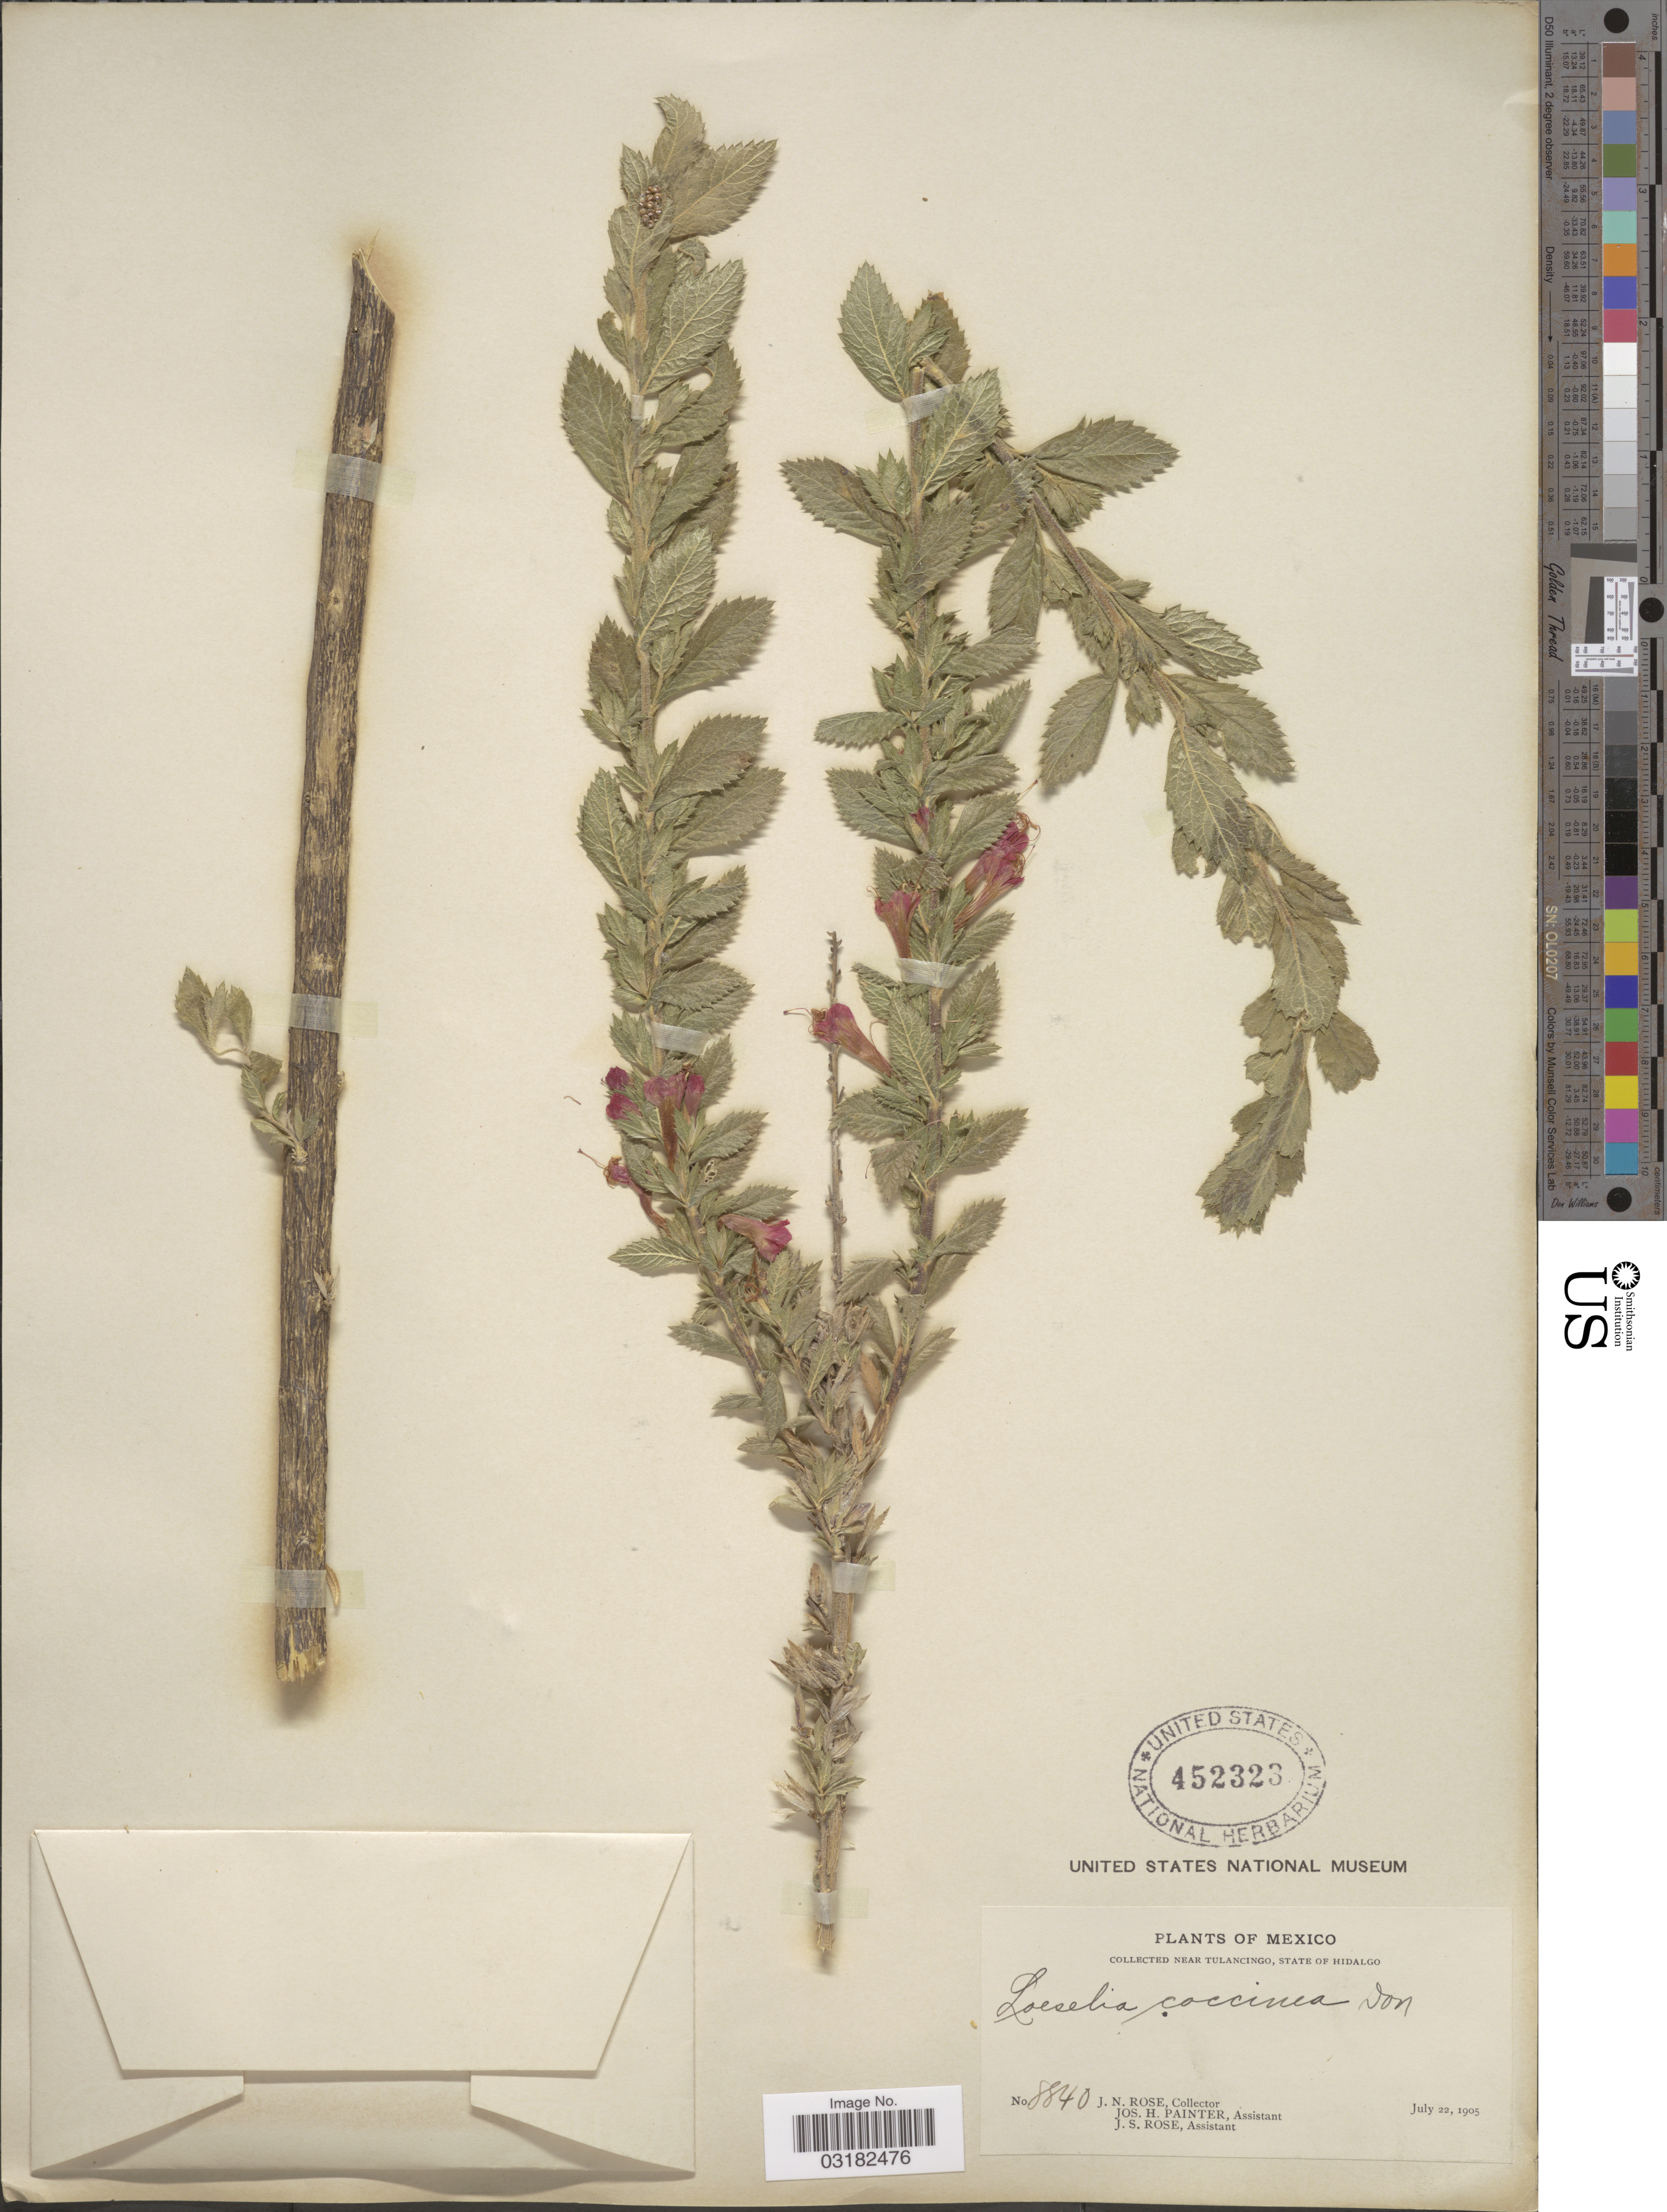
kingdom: Plantae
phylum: Tracheophyta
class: Magnoliopsida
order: Ericales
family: Polemoniaceae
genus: Loeselia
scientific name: Loeselia mexicana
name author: (Lam.) Brand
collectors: J. N. Rose, J. H. Painter & J. S. Rose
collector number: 8840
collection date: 1905-07-22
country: Mexico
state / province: Hidalgo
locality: Near Tulancingo, State of Hidalgo.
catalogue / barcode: US 452323